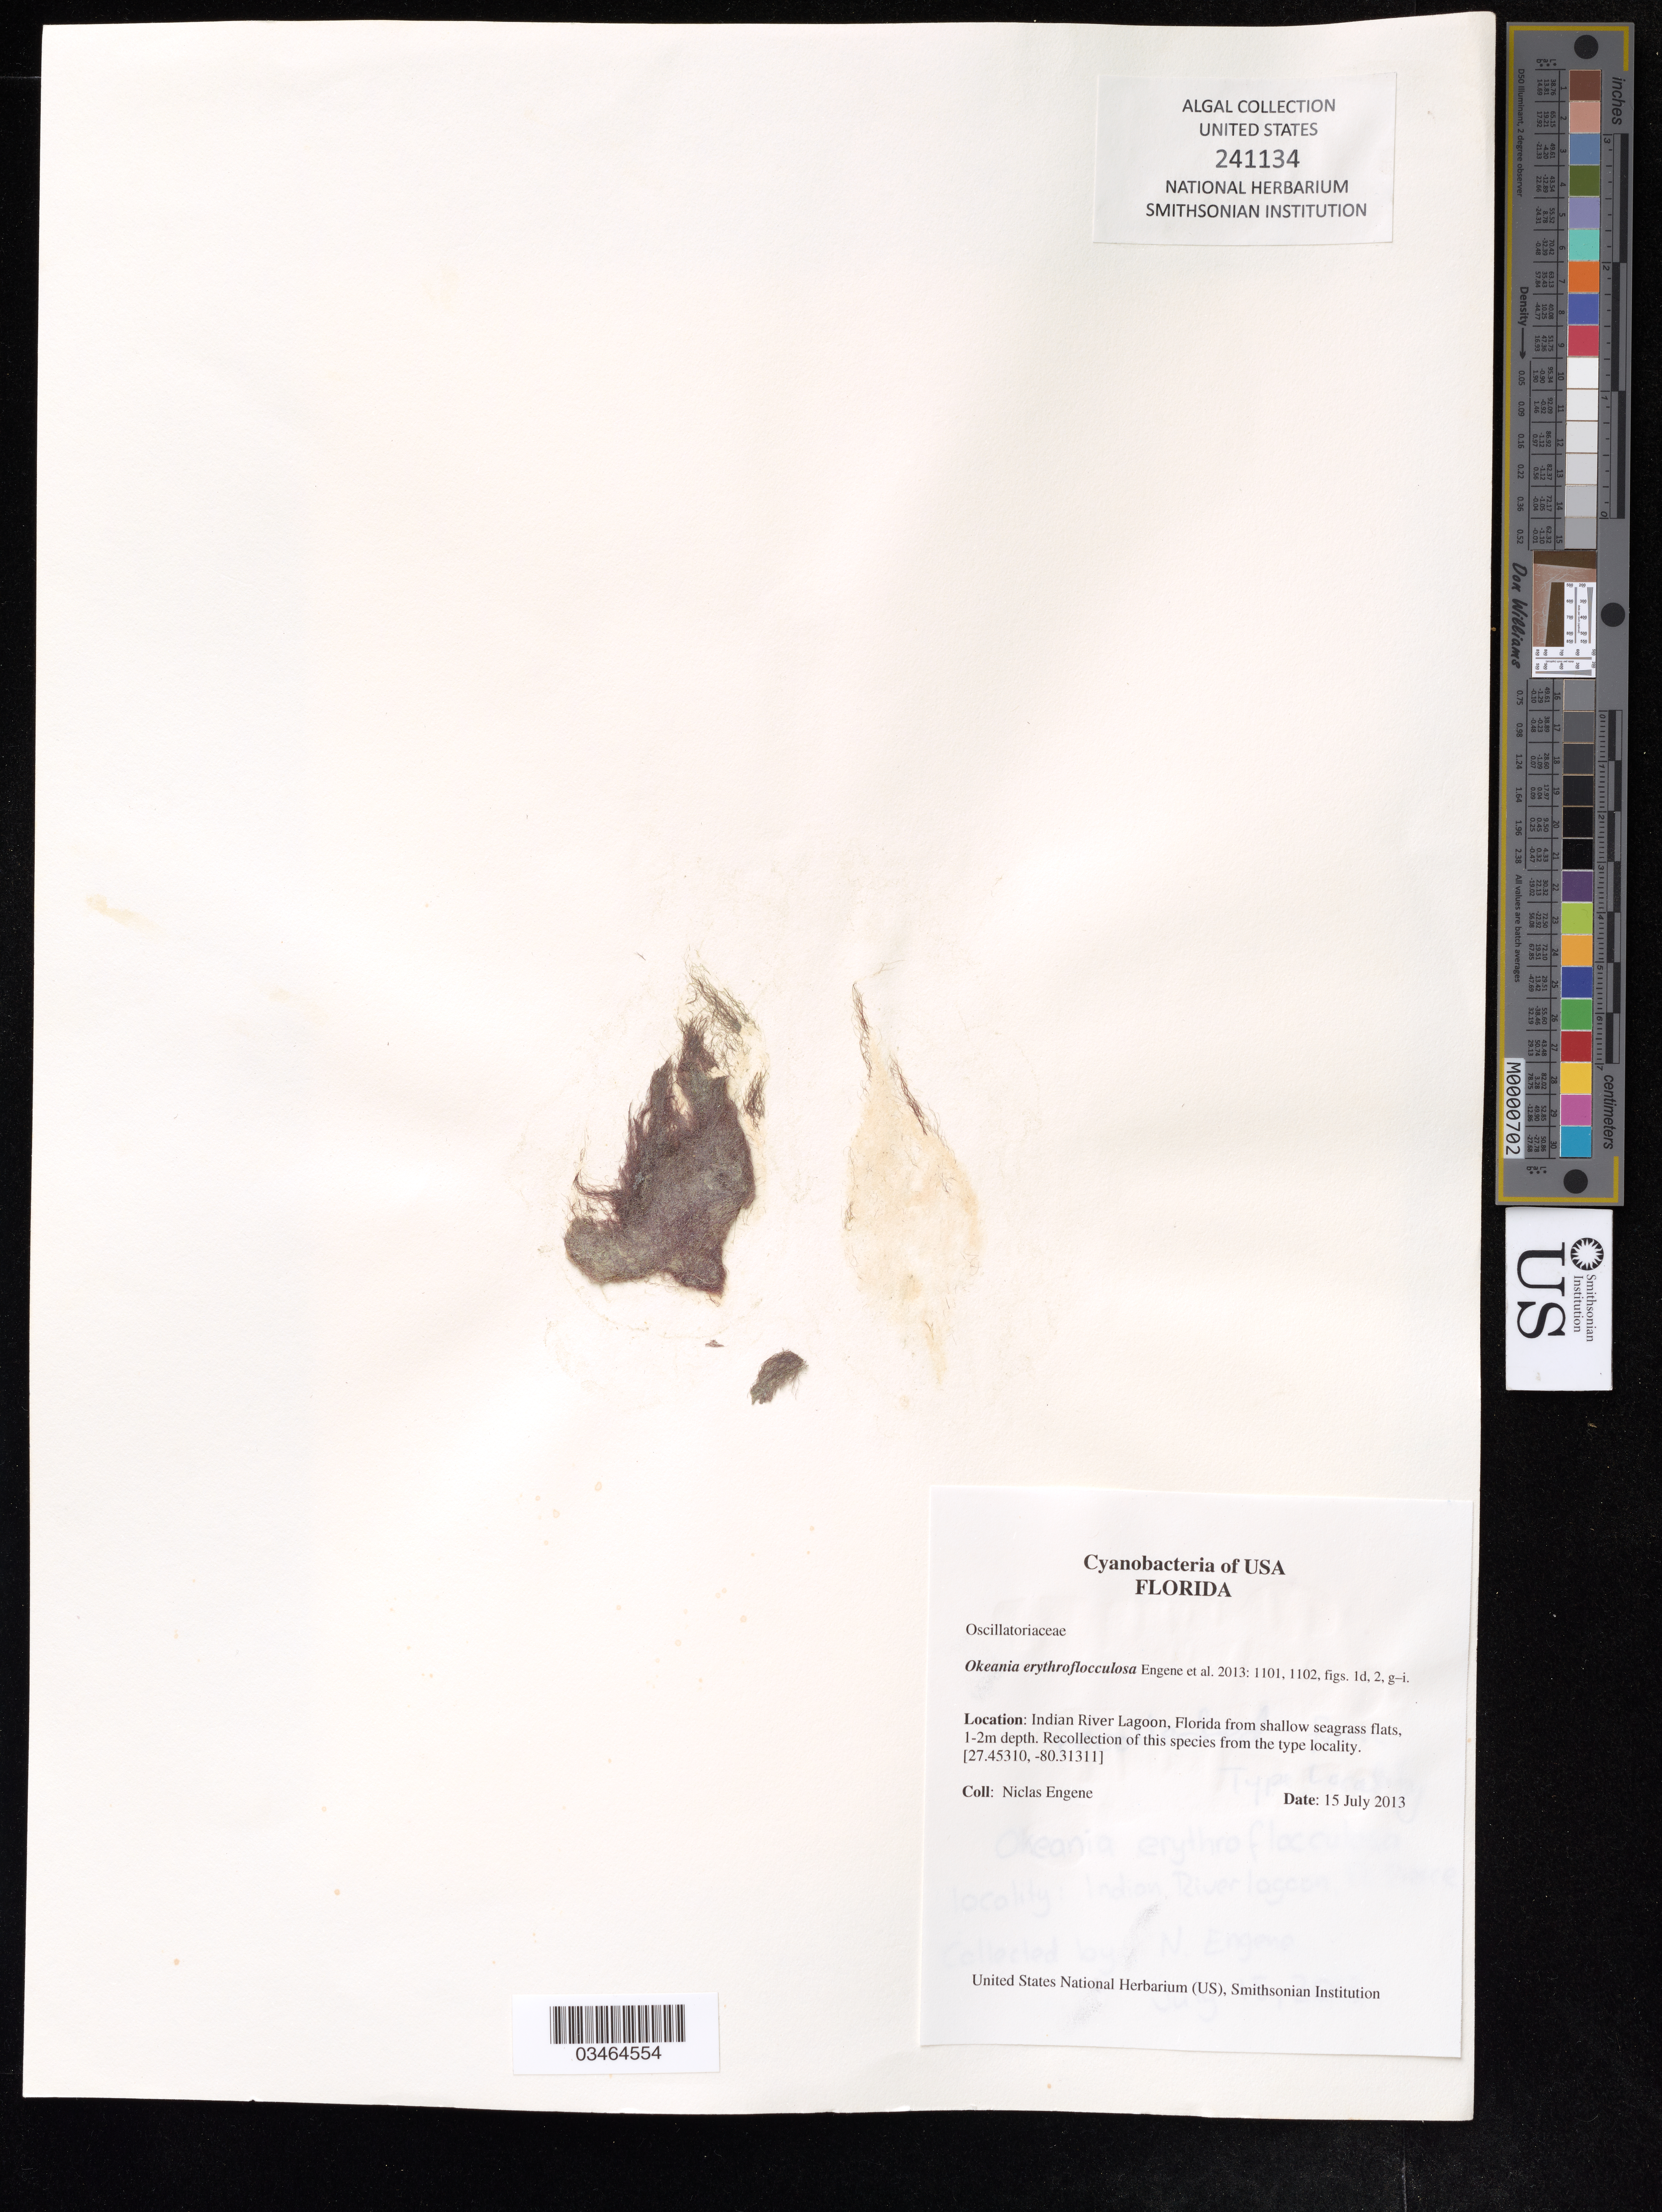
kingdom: Bacteria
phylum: Cyanobacteria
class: Cyanobacteriia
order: Cyanobacteriales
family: Microcoleaceae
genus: Okeania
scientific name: Okeania erythroflocculosa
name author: Engene et al.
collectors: N. Engene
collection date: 2013-07-15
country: United States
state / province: Florida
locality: Indian River Lagoon.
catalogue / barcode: US 241134